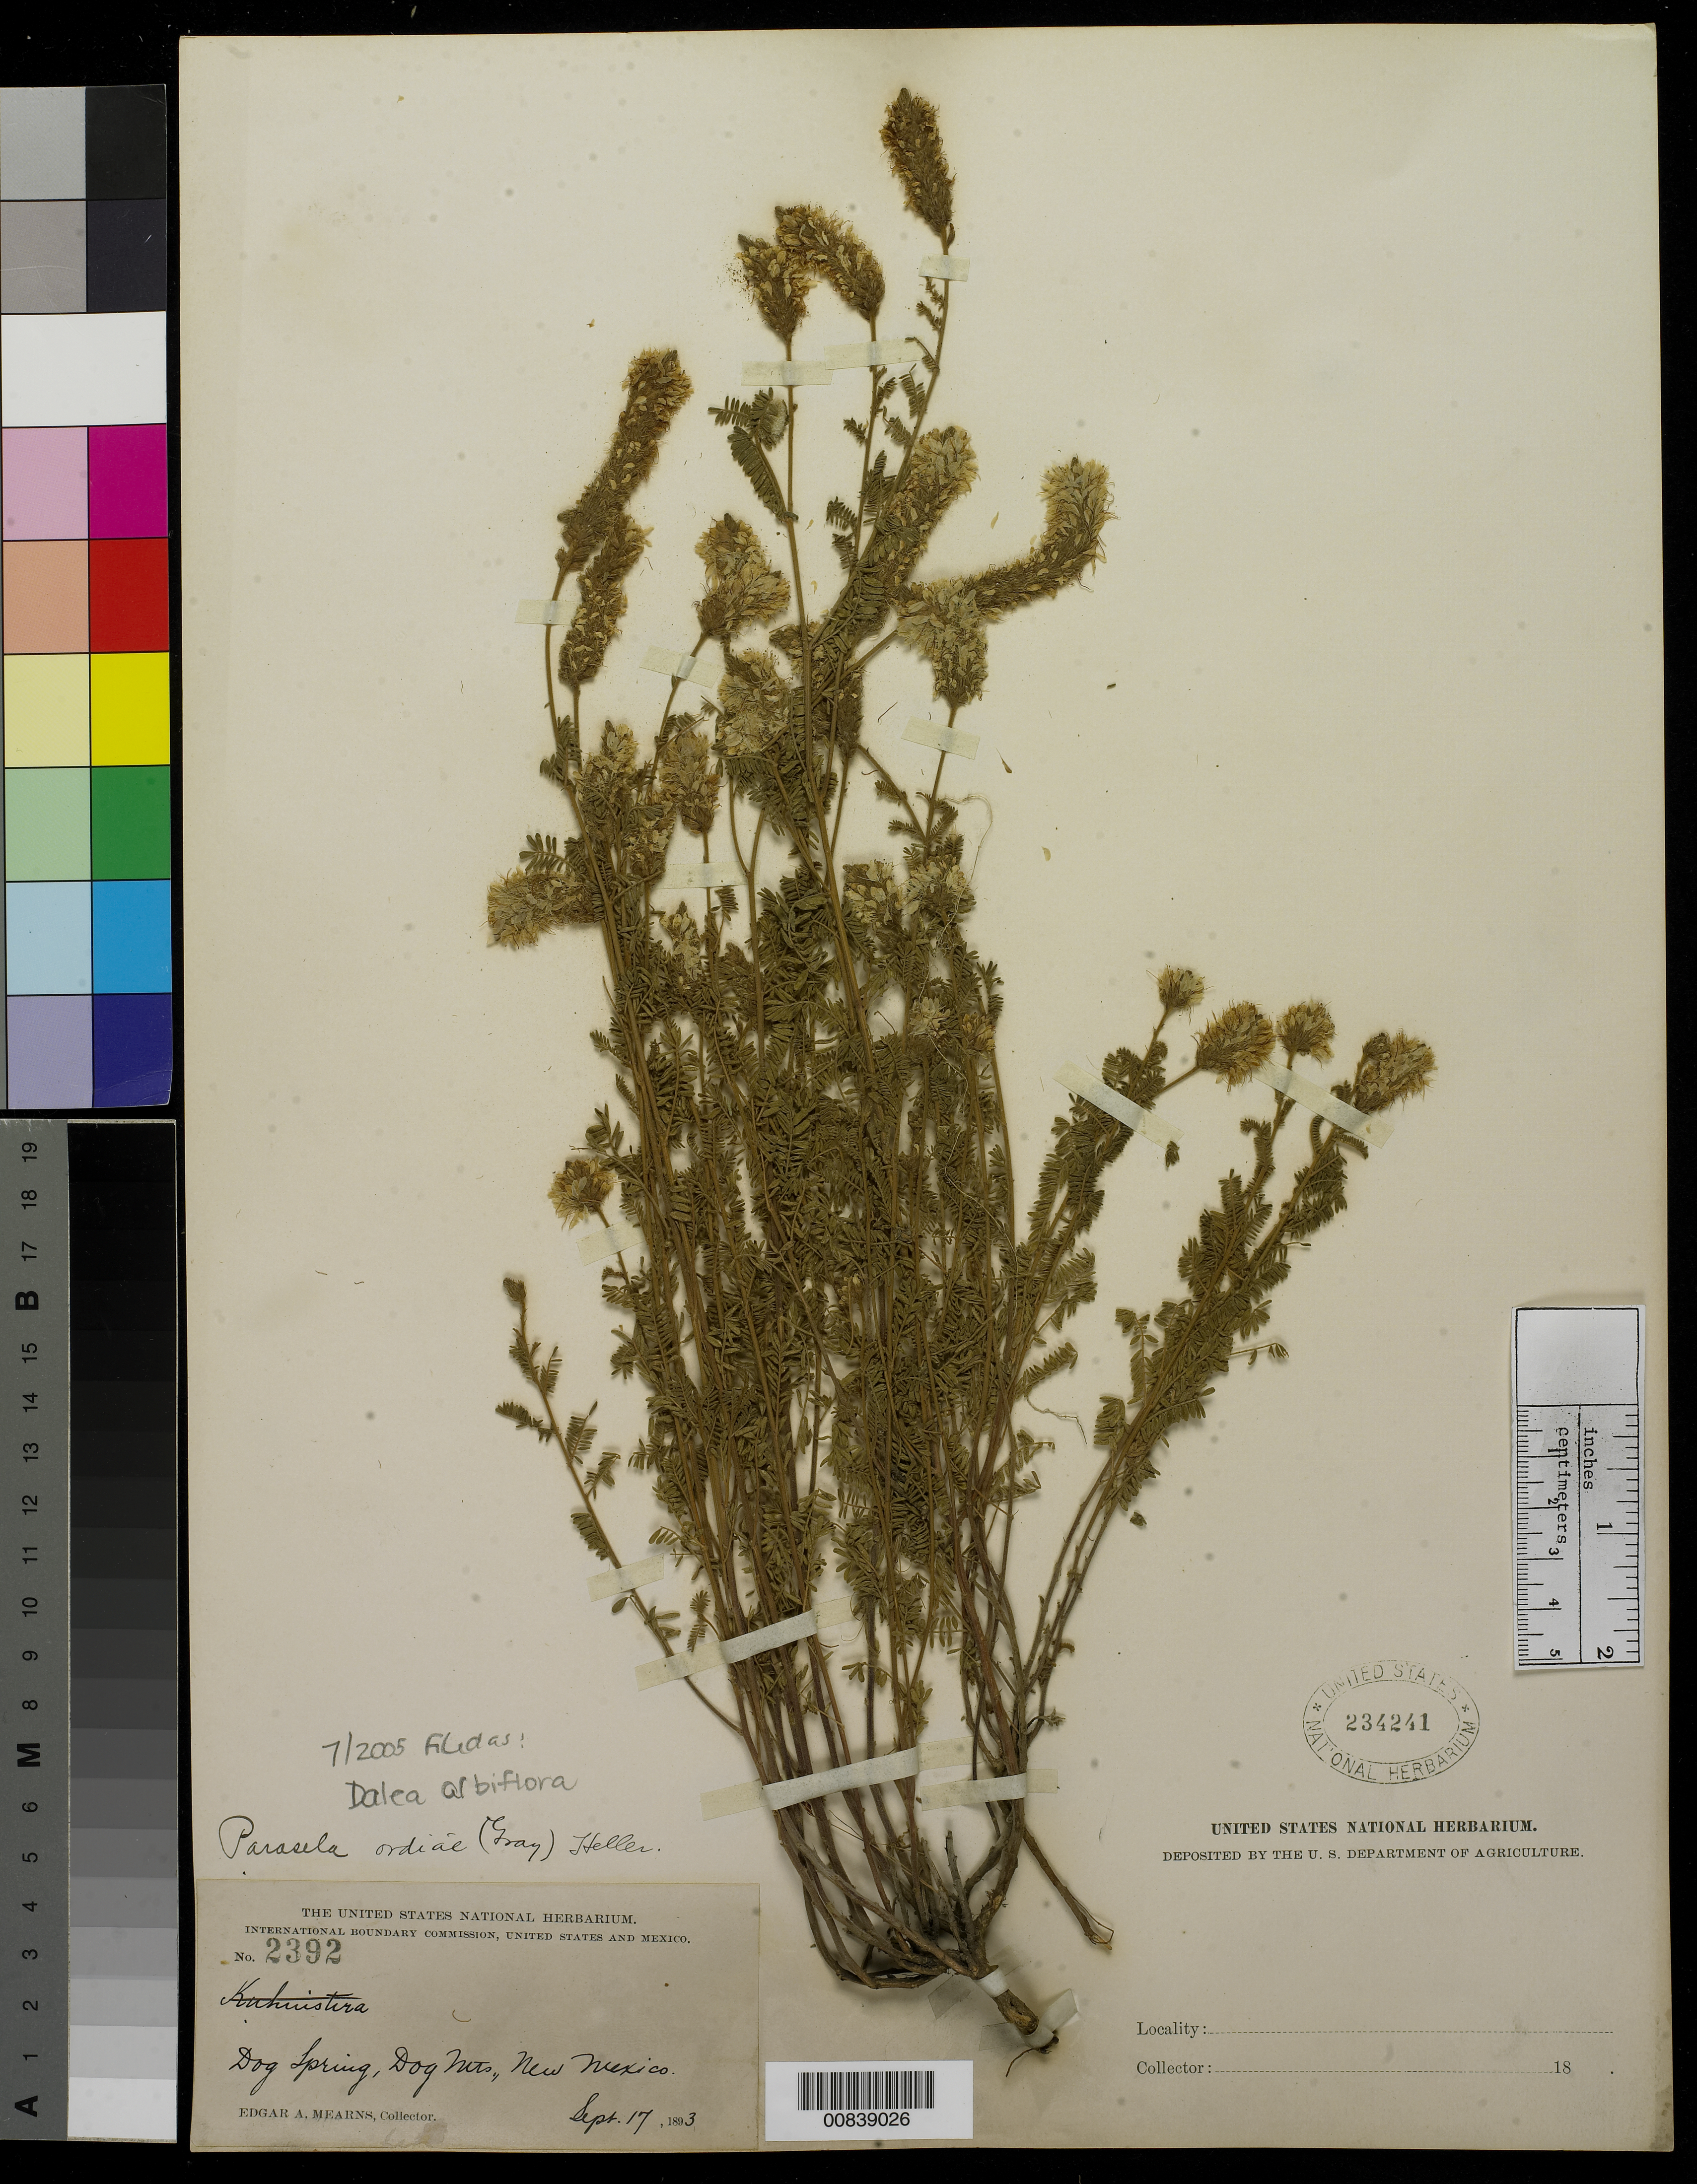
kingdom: Plantae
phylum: Tracheophyta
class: Magnoliopsida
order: Fabales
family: Fabaceae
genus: Dalea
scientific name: Dalea albiflora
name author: A. Gray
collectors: E. A. Mearns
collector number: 2392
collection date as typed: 17 Sep 1893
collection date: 1893-09-17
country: United States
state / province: New Mexico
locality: Dog, Spring, Dog Mts., New Mexico.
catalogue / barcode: US 234241